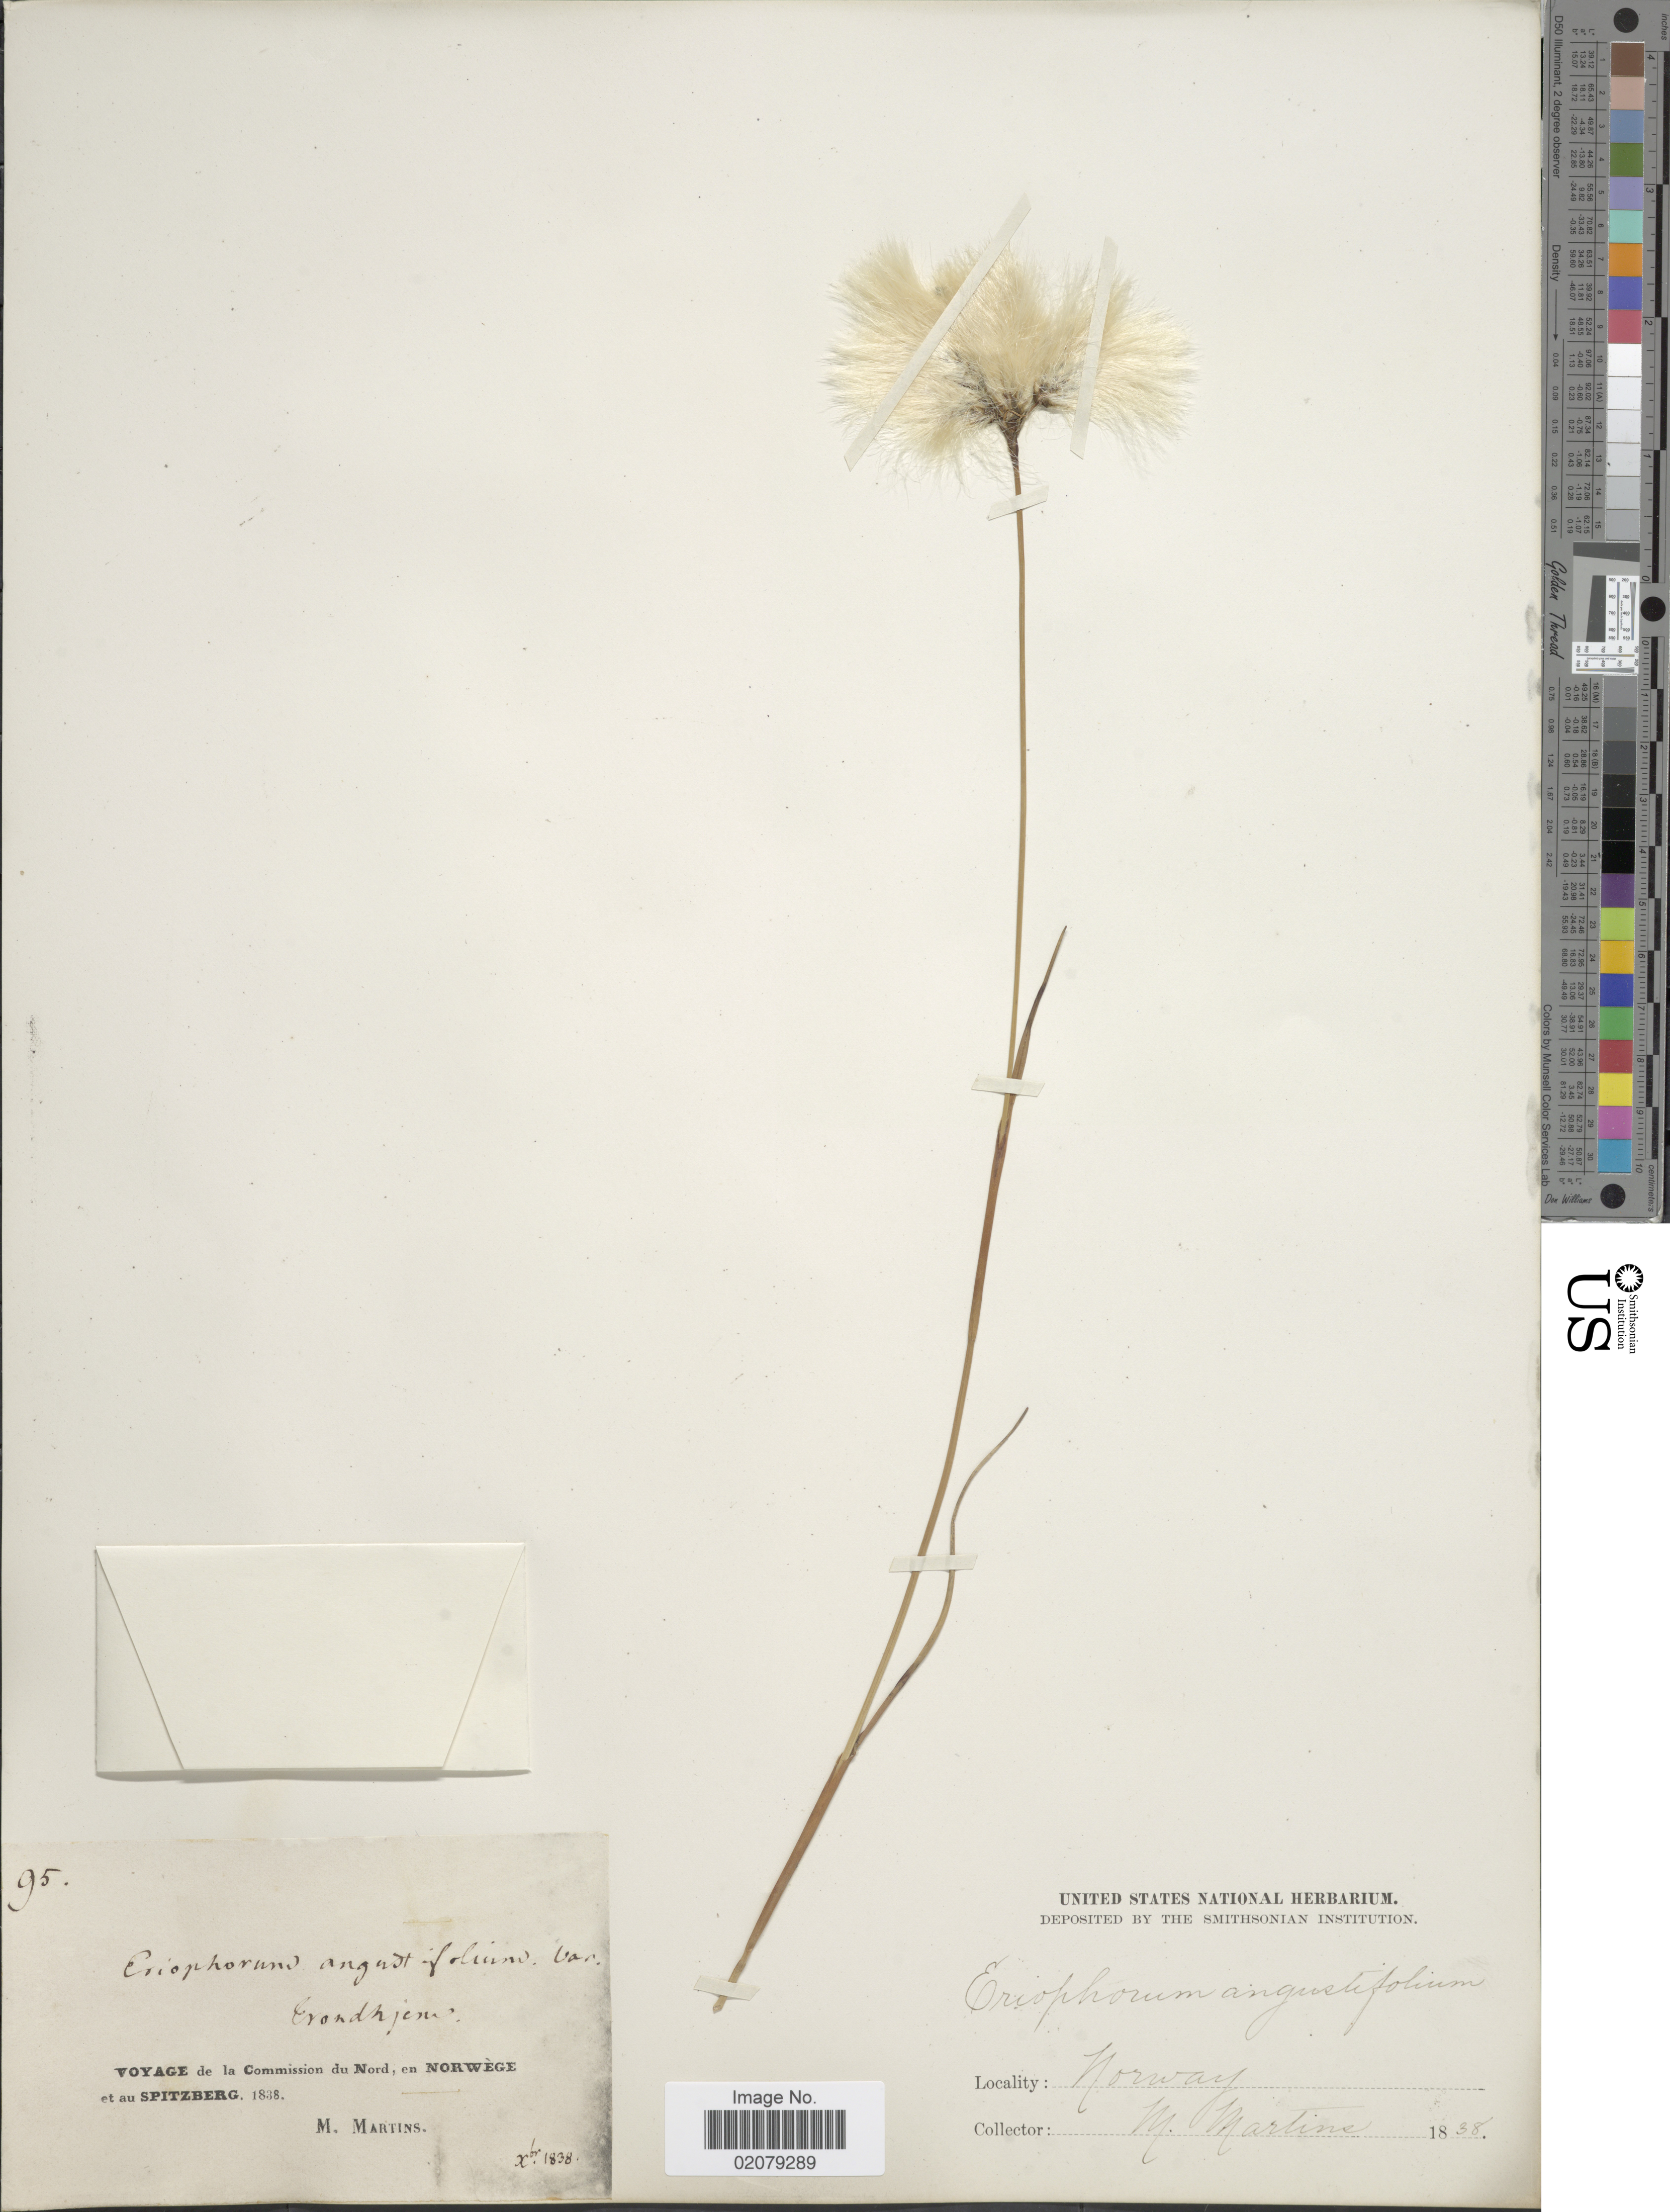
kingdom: Plantae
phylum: Tracheophyta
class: Liliopsida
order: Poales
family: Cyperaceae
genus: Eriophorum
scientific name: Eriophorum angustifolium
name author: Honck.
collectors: M. Martins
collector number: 95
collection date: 1838-12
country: Norway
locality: Commission du Nord, en Norwege et au Spitzberg